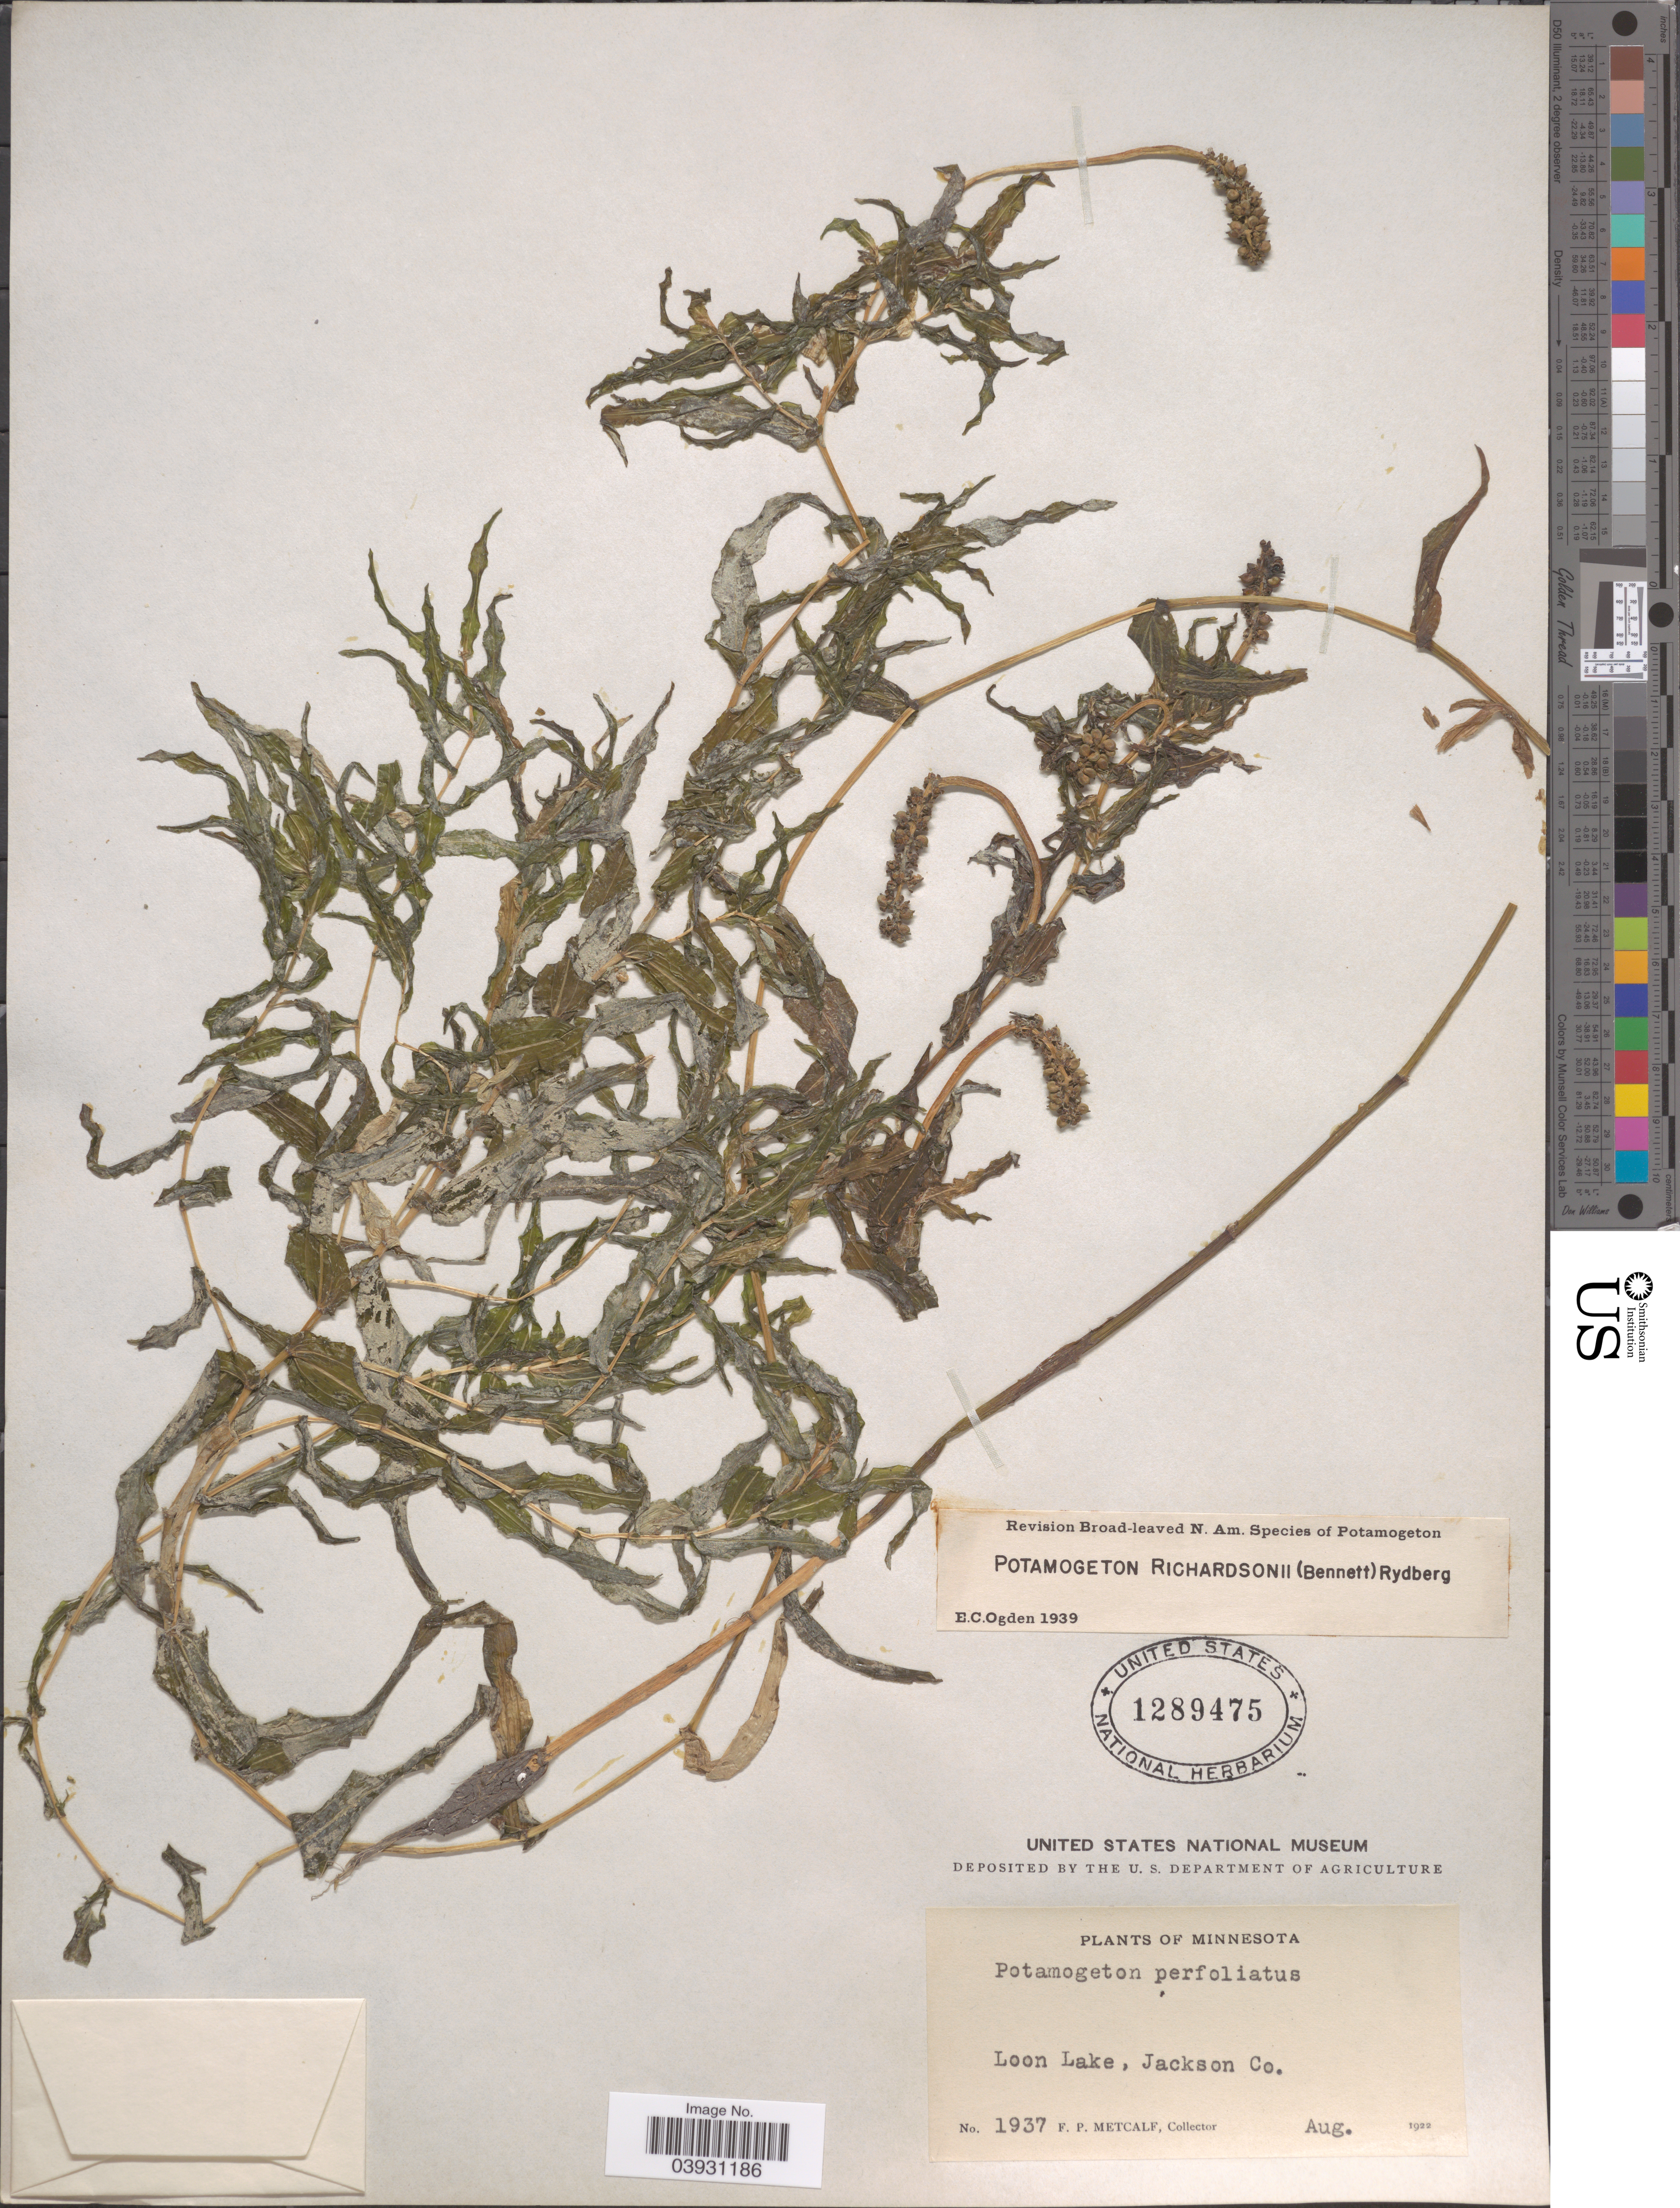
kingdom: Plantae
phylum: Tracheophyta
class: Liliopsida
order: Alismatales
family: Potamogetonaceae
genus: Potamogeton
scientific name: Potamogeton richardsonii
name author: (A.W. Benn.) Rydb.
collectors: F. Metcalf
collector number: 1937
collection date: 1922-08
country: United States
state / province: Minnesota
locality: Loon Lake, Jackson Co.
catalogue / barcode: US 1289475